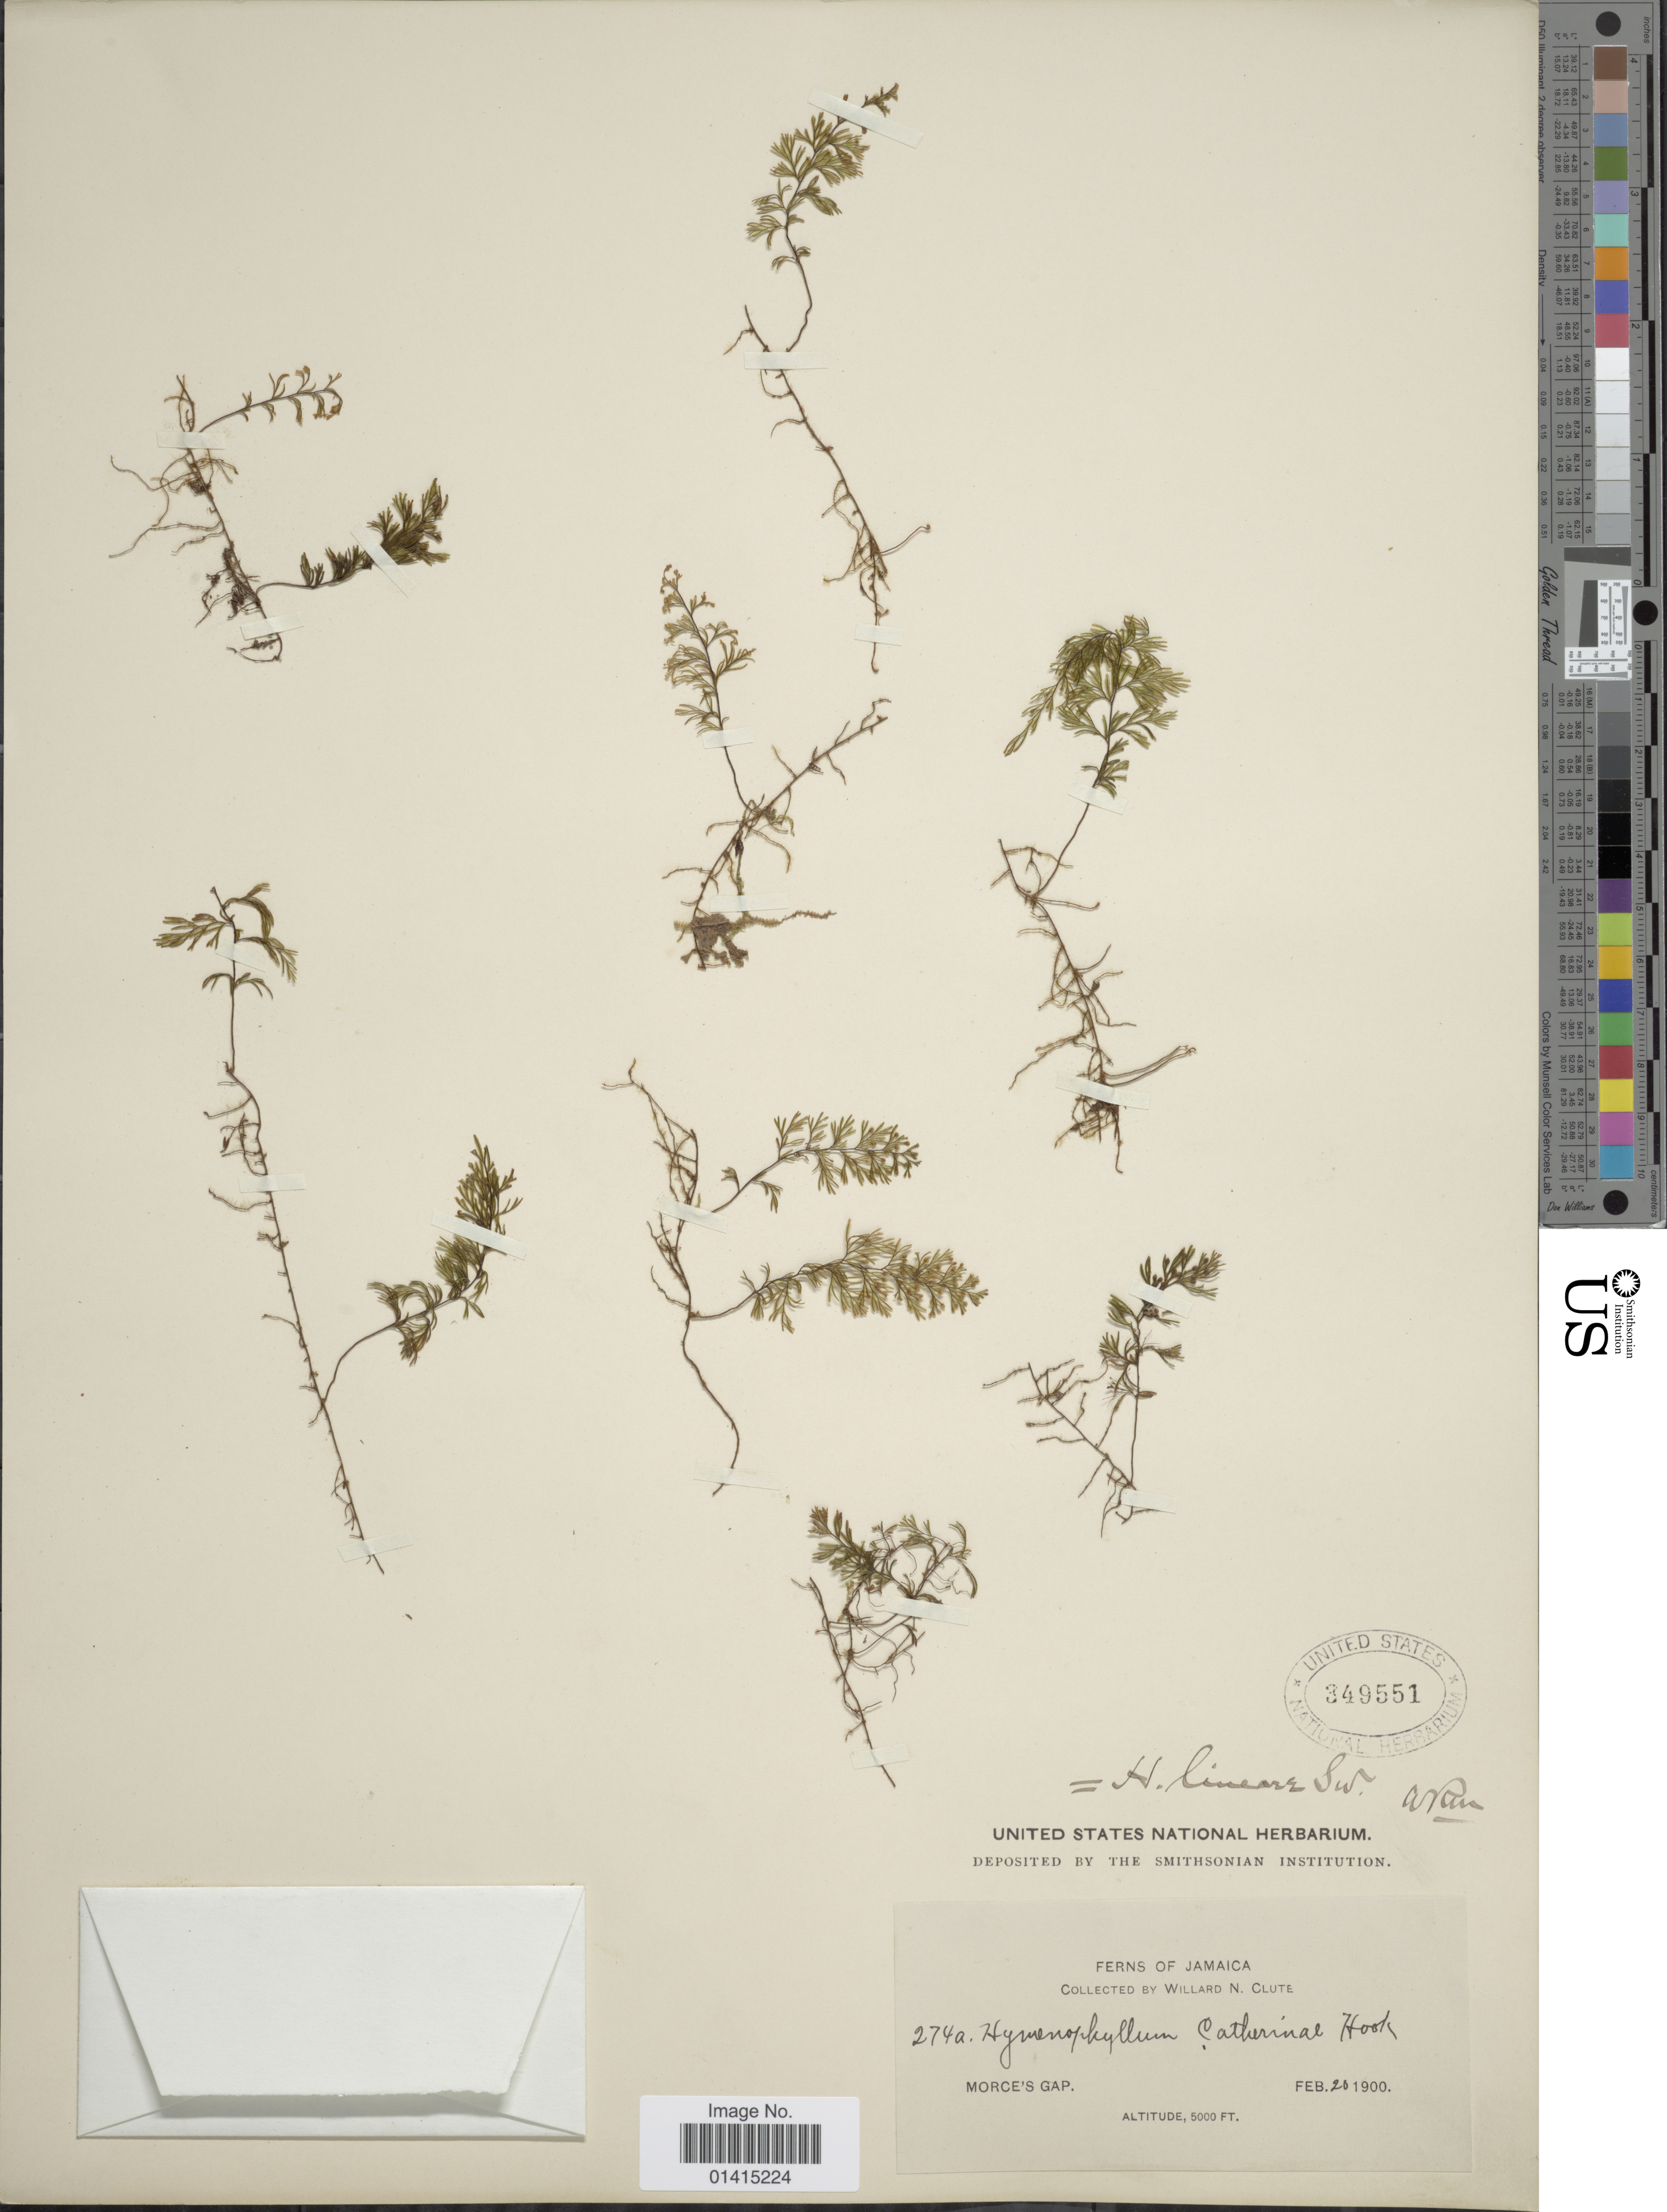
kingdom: Plantae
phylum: Tracheophyta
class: Polypodiopsida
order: Hymenophyllales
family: Hymenophyllaceae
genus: Hymenophyllum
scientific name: Hymenophyllum lineare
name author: (Sw.) Sw.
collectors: W. N. Clute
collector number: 274a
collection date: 1900-02-20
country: Jamaica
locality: Morce's Gap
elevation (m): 1524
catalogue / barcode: US 349551